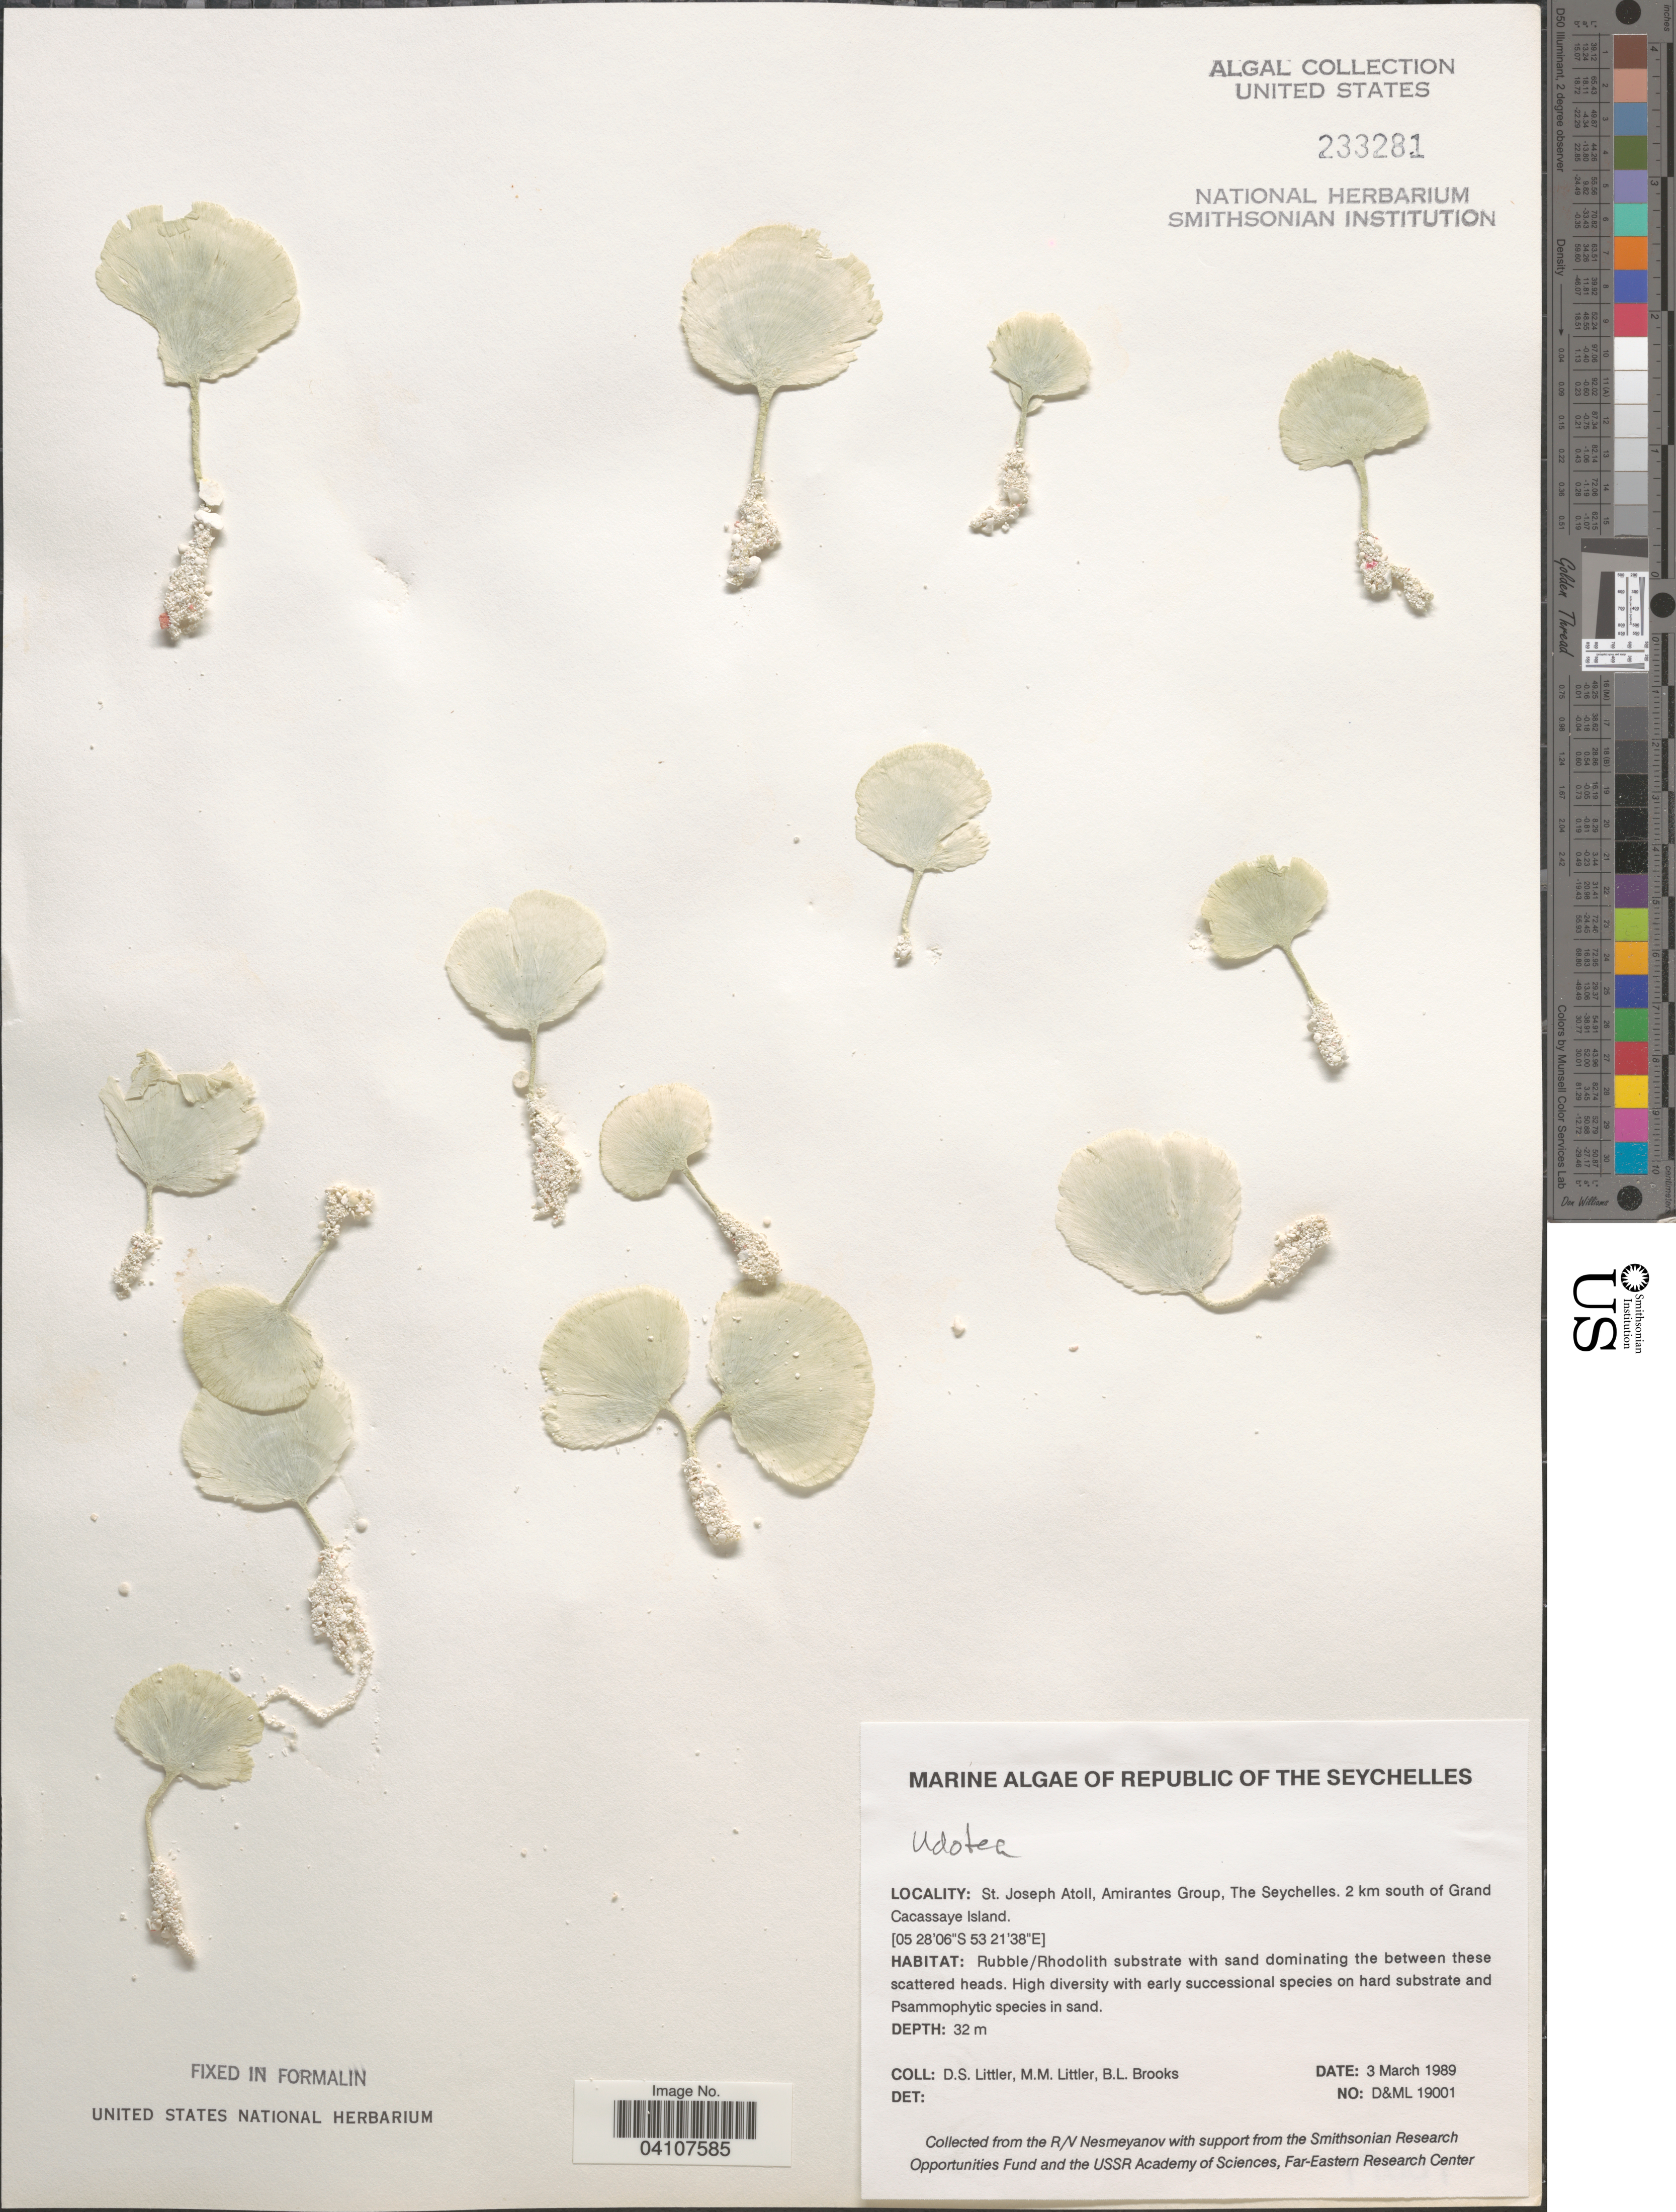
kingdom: Plantae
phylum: Chlorophyta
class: Ulvophyceae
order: Bryopsidales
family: Udoteaceae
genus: Udotea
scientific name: Udotea sp.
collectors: D. S. Littler & B. Brooks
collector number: D&ML19001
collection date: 1989-03-03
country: Seychelles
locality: Republic of the Seychelles. St. Joseph Atoll, Amirantes Group. 2 km south of Grand Cacassaye Island.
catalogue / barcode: US 233281